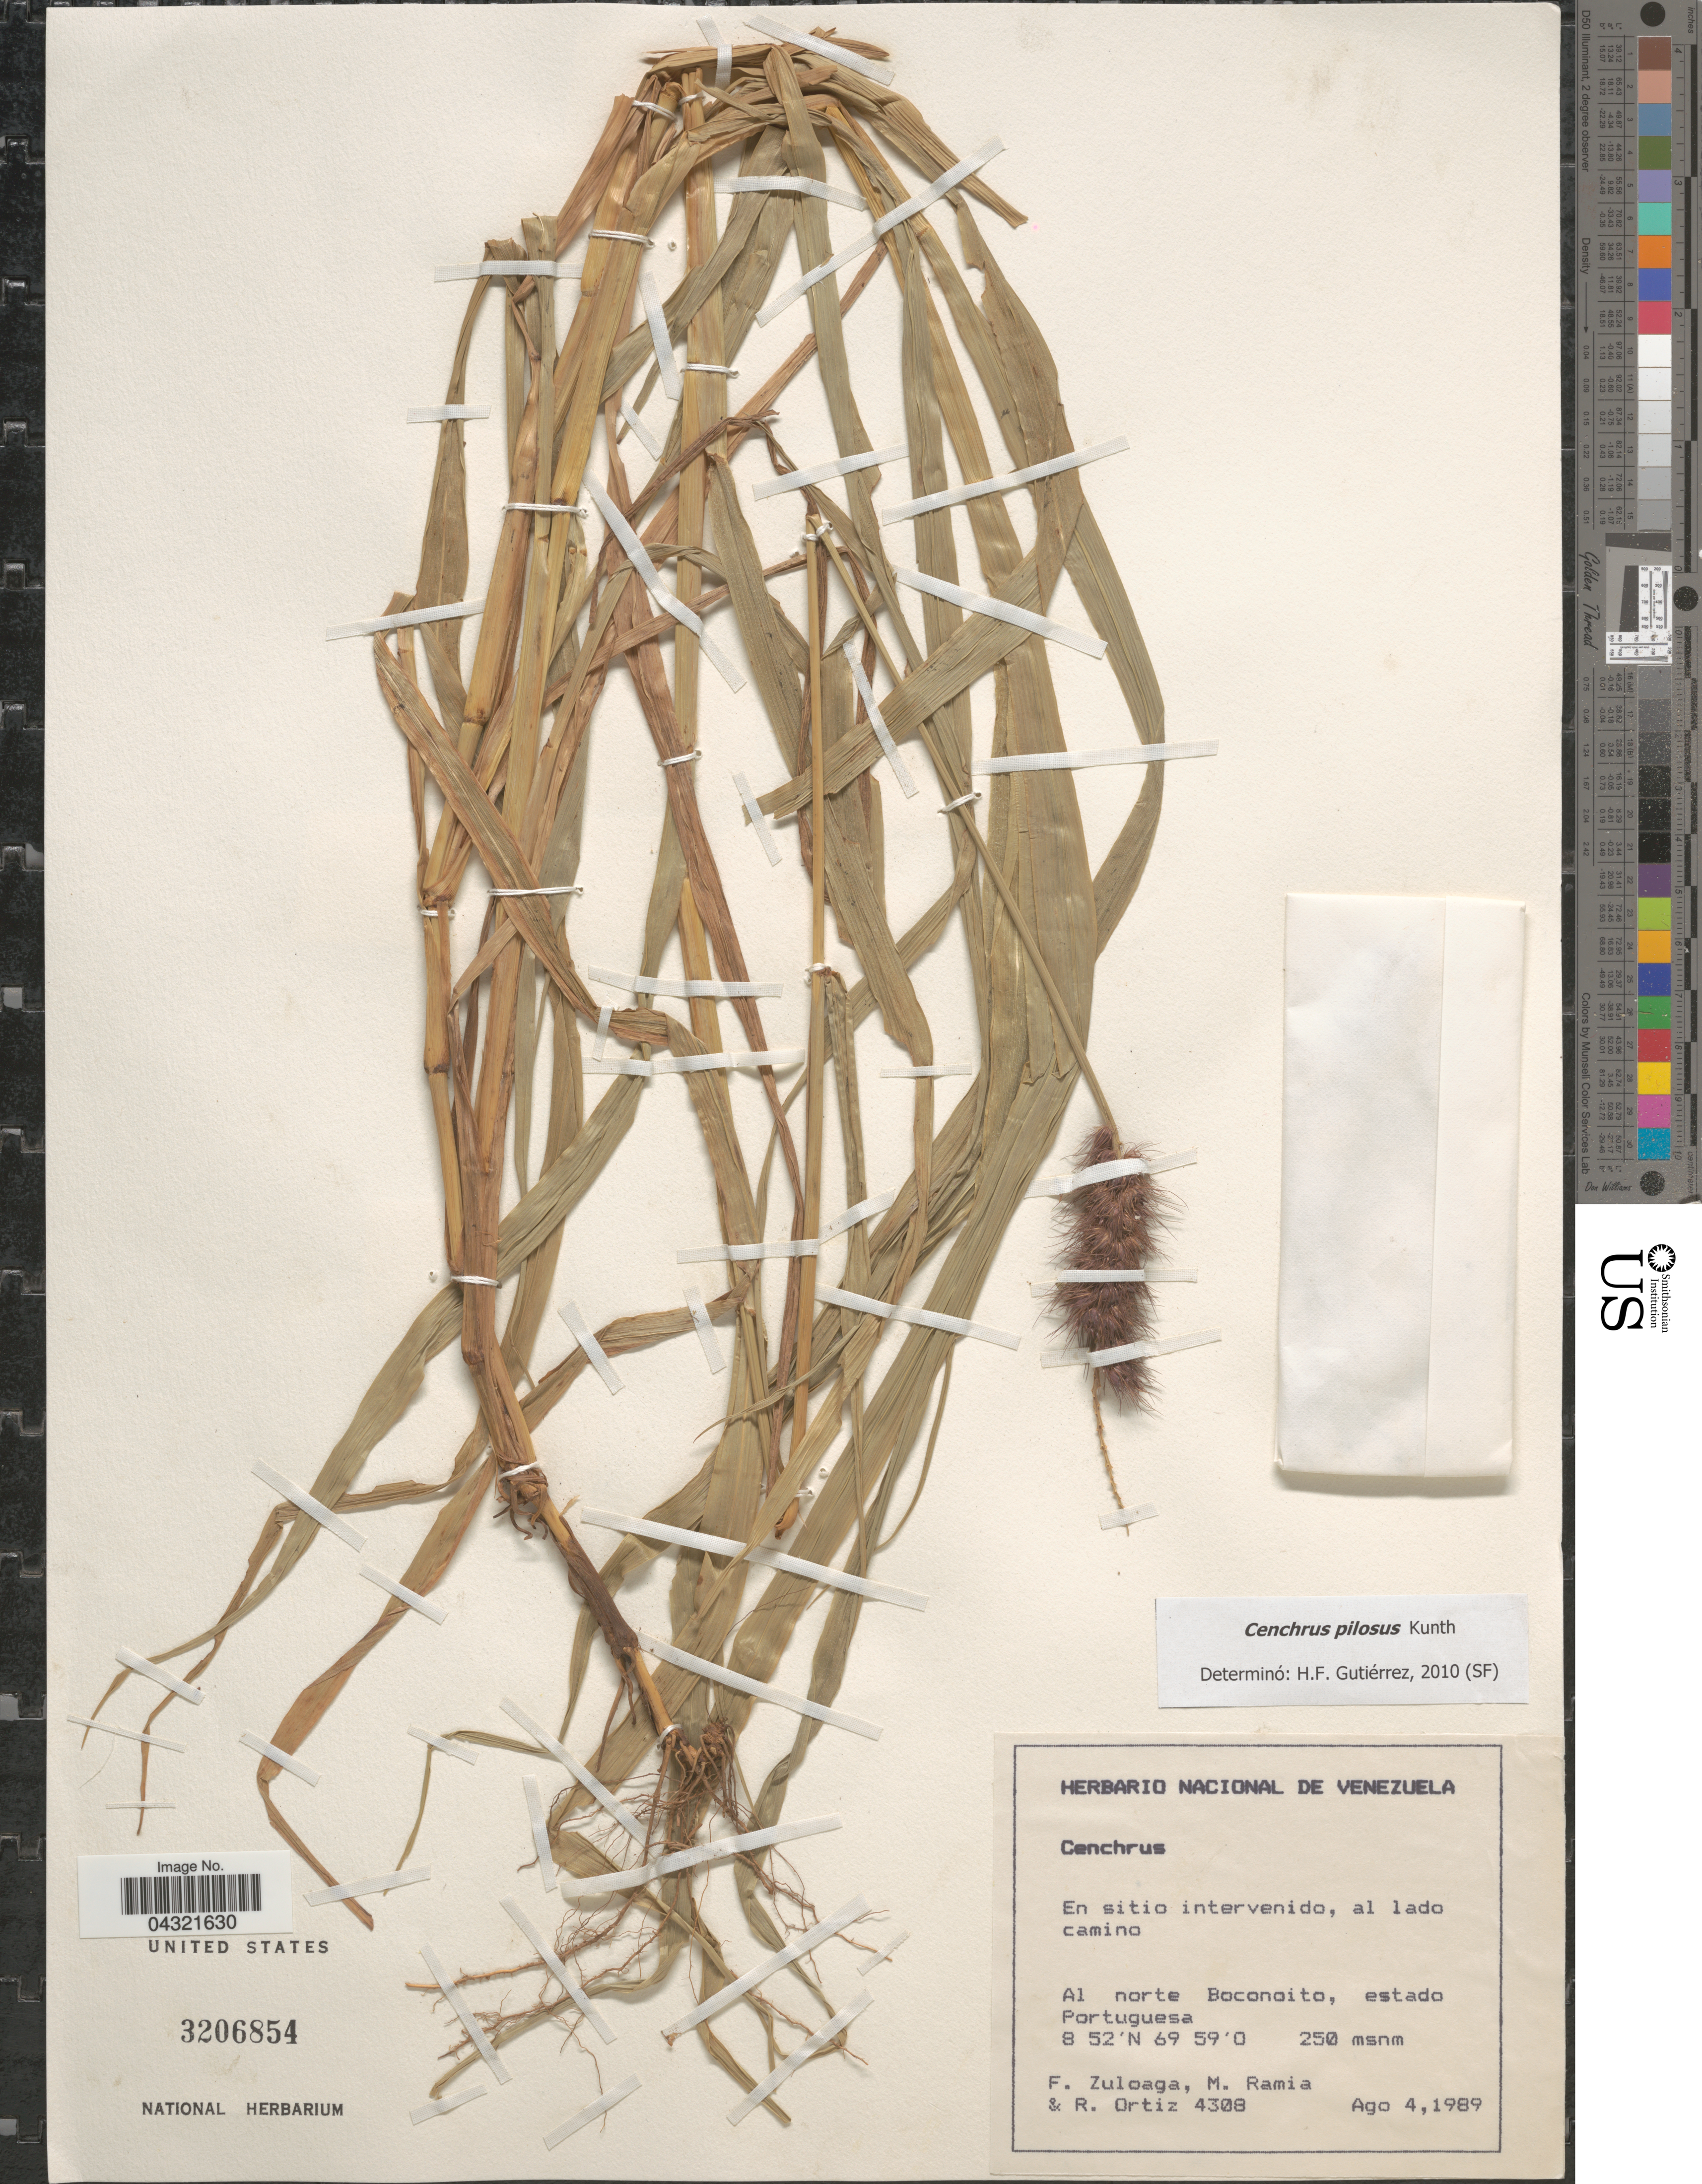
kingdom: Plantae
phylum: Tracheophyta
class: Liliopsida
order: Poales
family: Poaceae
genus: Cenchrus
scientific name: Cenchrus pilosus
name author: Kunth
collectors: F. Zuloaga, M. Ramia & R. Ortiz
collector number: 4308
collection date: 1989-08-04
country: Venezuela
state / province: Portuguesa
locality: En sitio intervenido, al lado camino. Al norte Boconoito.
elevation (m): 250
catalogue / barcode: US 3206854